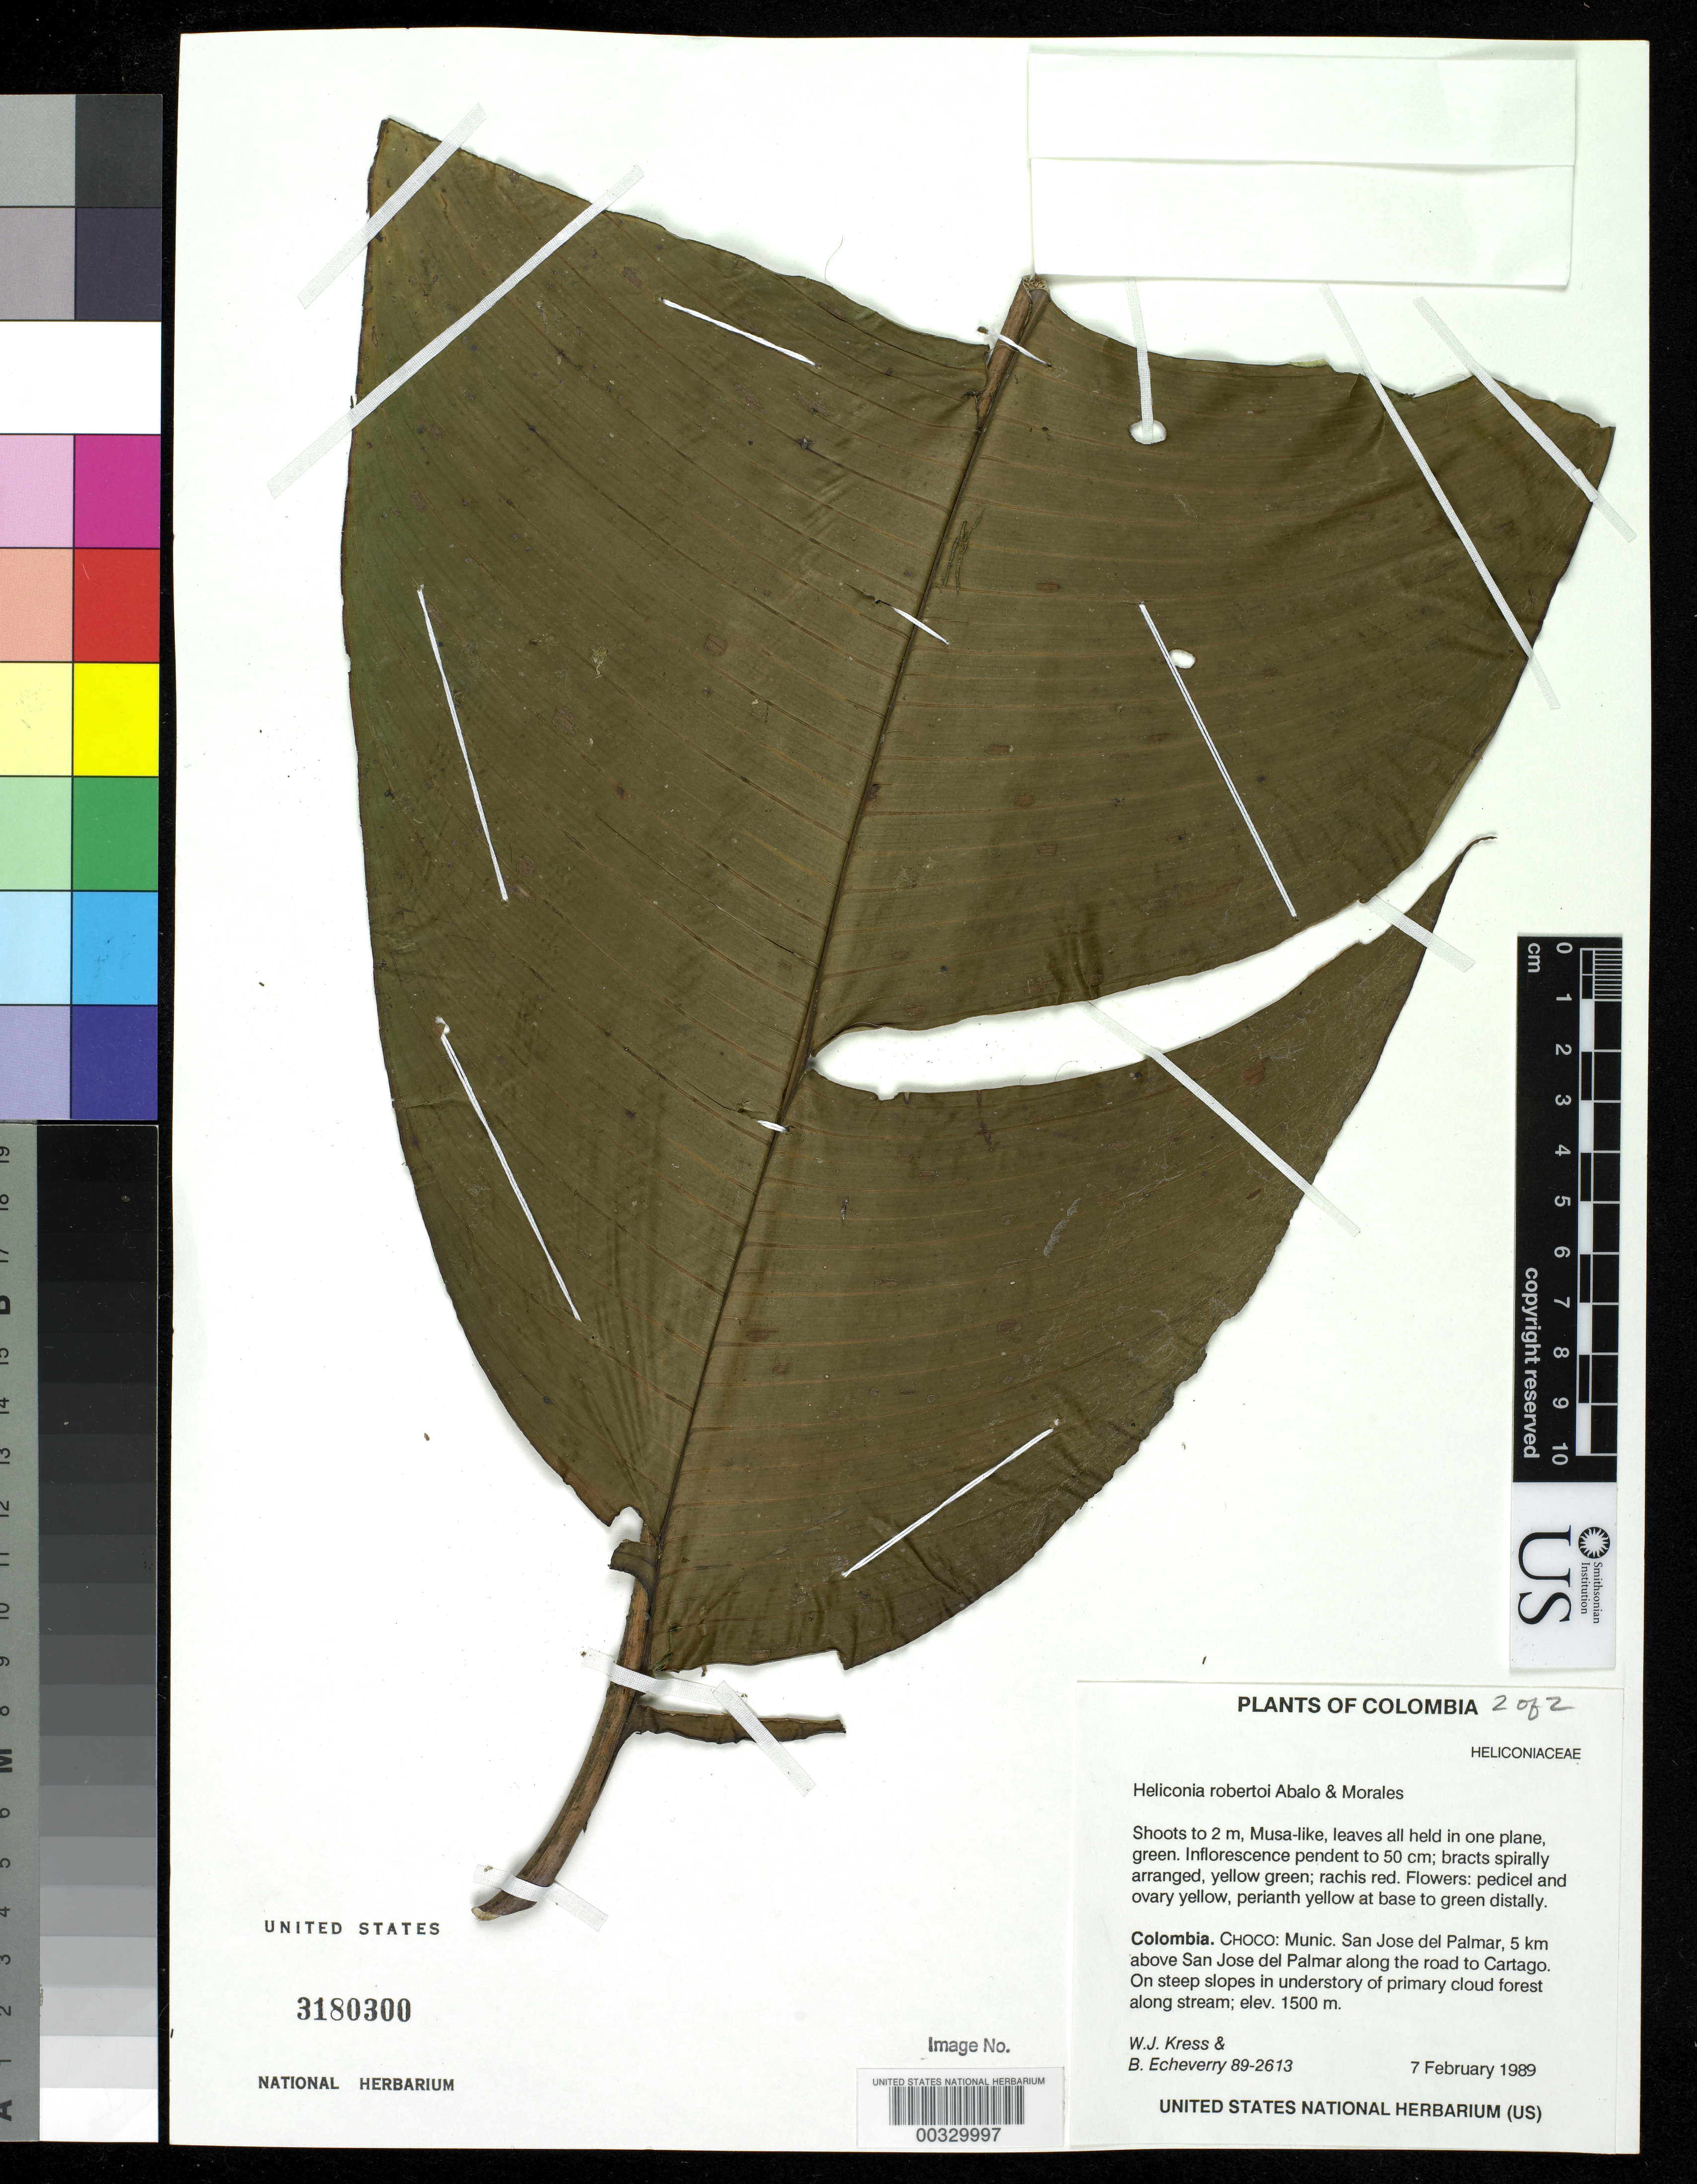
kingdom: Plantae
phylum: Tracheophyta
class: Liliopsida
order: Zingiberales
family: Heliconiaceae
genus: Heliconia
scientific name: Heliconia robertoi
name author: Abalo & G. Morales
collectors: W. J. Kress & B. Echeverry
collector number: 89-2613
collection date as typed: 07 Feb 1989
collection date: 1989-02-07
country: Colombia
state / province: Chocó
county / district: San José Del Palmar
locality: Mun of San Jose del Palmar, 5 km above San Jose del Palmar along road to Cartago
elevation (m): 1500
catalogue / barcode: US 3180300